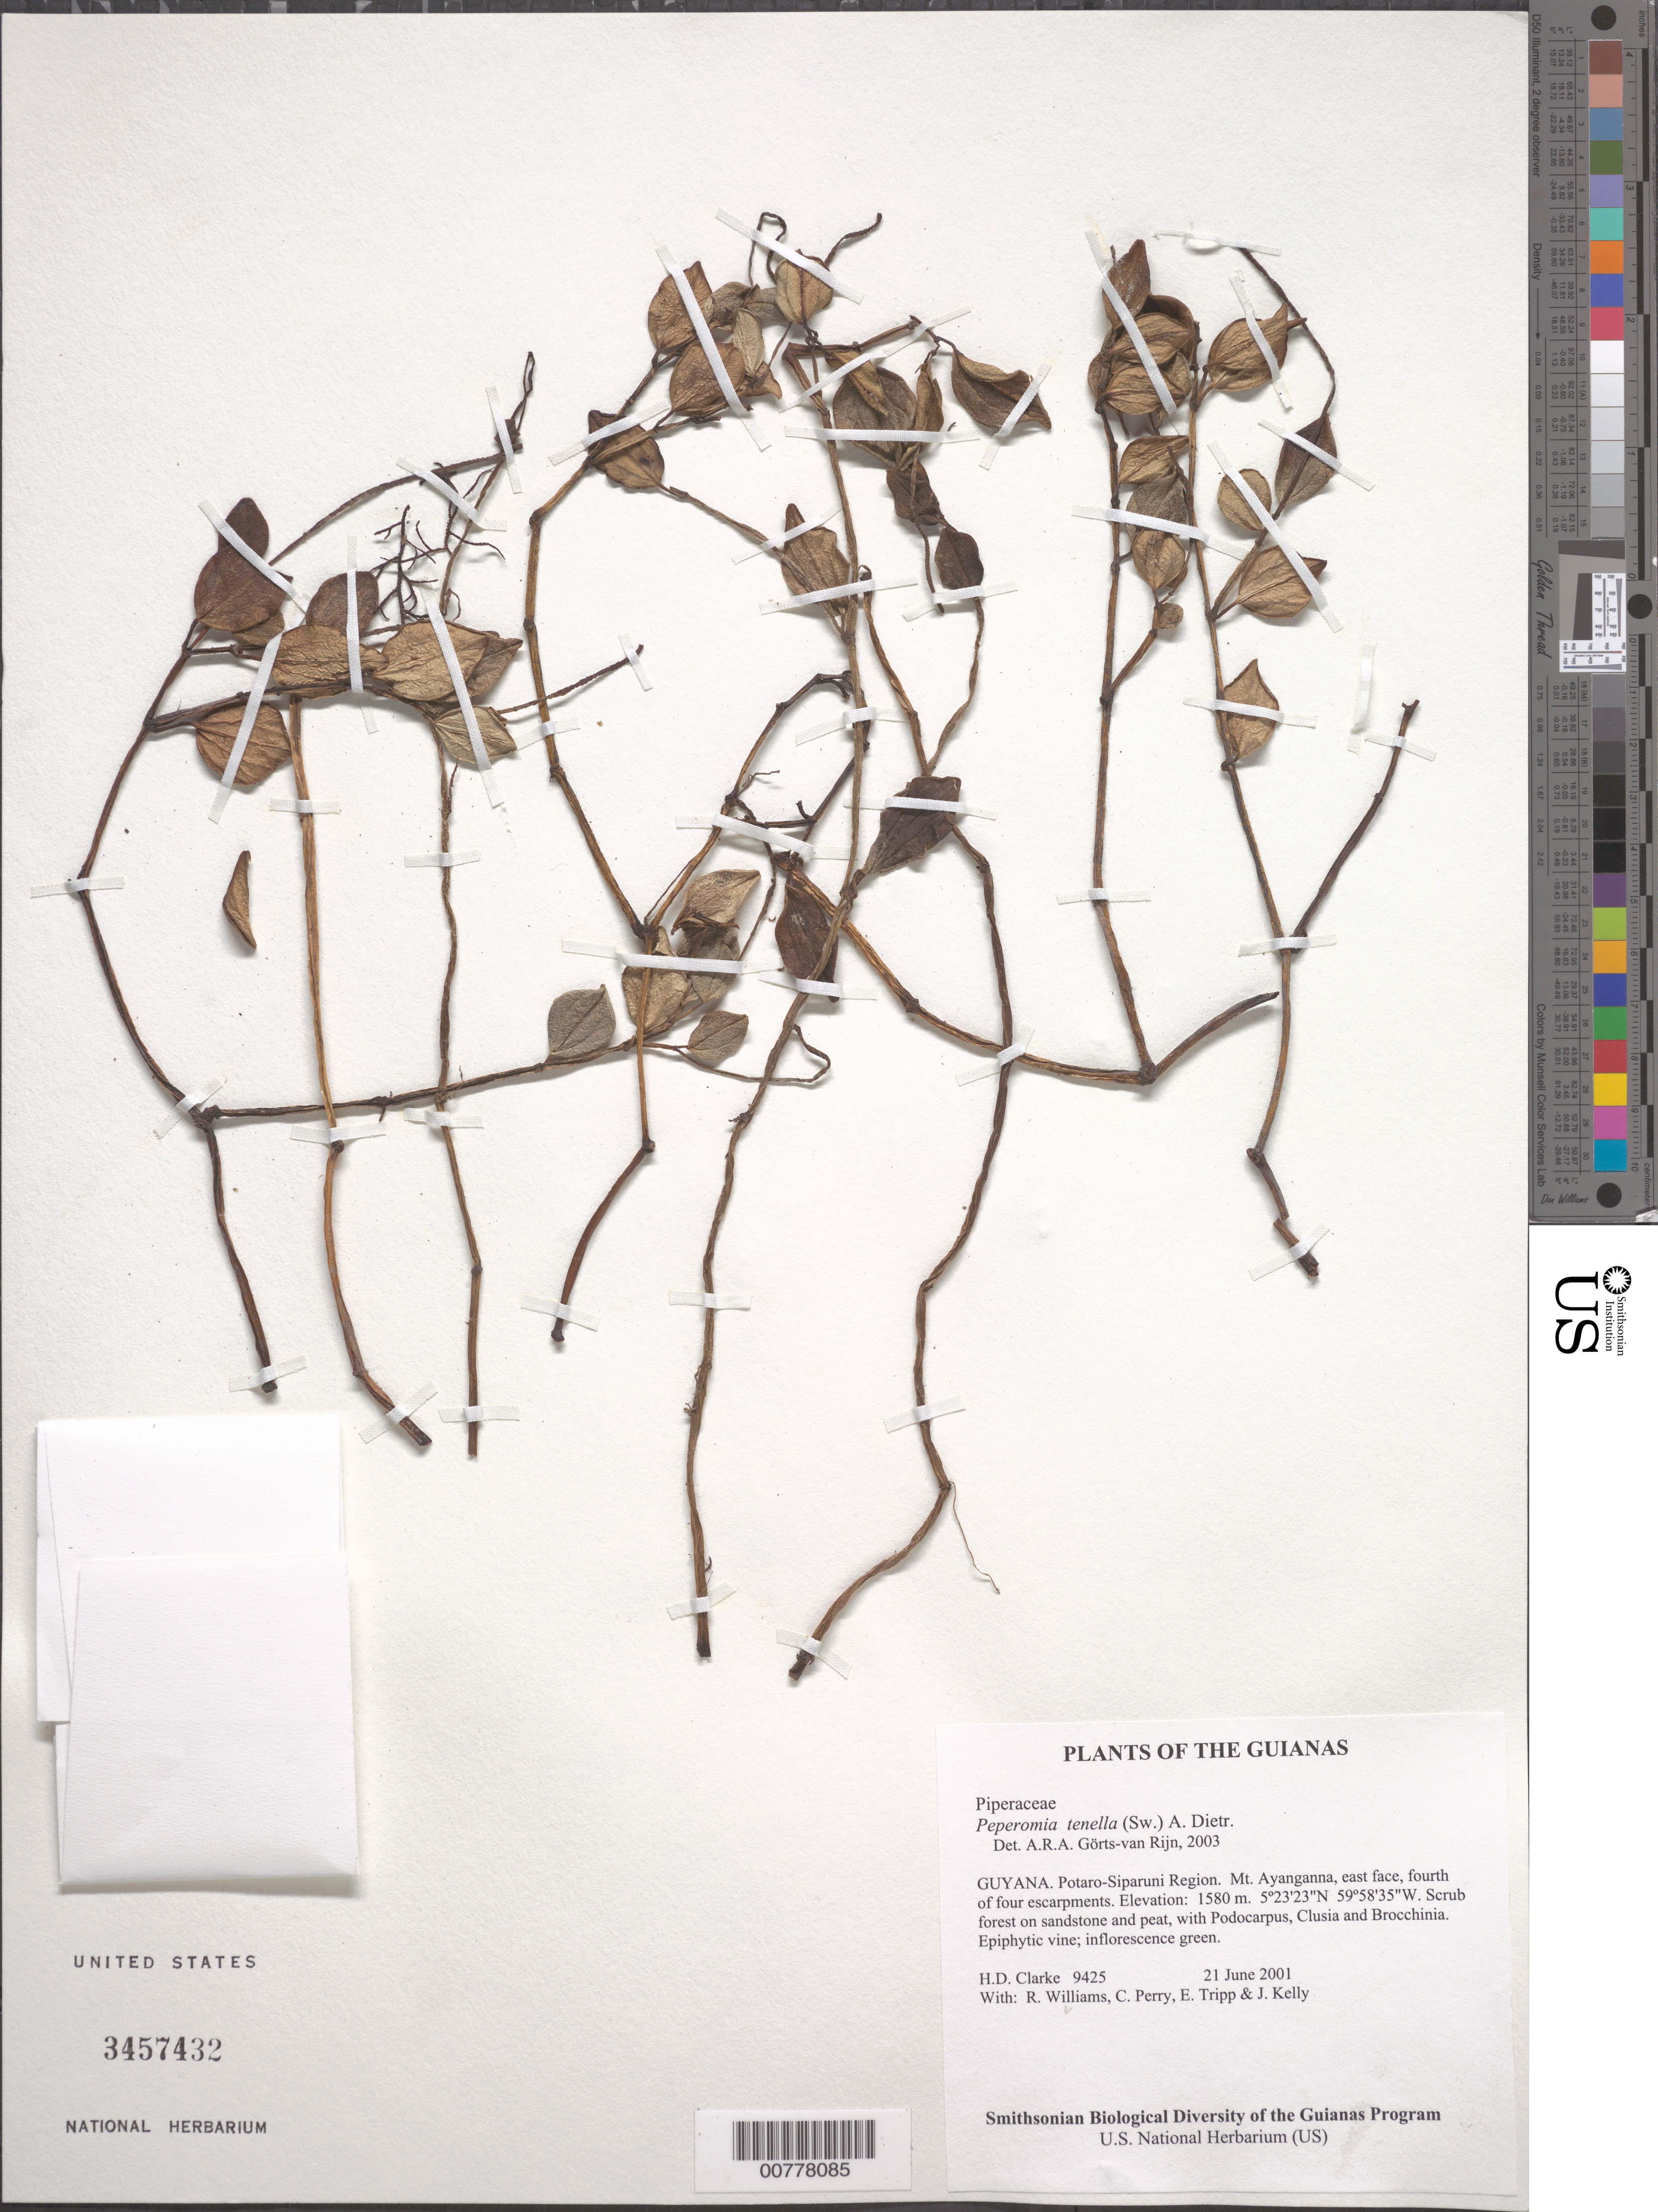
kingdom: Plantae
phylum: Tracheophyta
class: Magnoliopsida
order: Piperales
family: Piperaceae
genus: Peperomia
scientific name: Peperomia tenella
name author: (Sw.) A. Dietr.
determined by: Görts-van Rijn, A. R. A.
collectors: H. D. Clarke, R. Williams, C. Perry, E. Tripp & J. Kelly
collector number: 9425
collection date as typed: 21 June 2001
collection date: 2001-06-21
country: Guyana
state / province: Potaro-Siparuni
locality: Mt. Ayanganna, east face, fourth of four escarpments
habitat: Scrub forest on sandstone and peat, with Podocarpus, Clusia and Brocchinia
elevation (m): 1580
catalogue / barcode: US 3457432